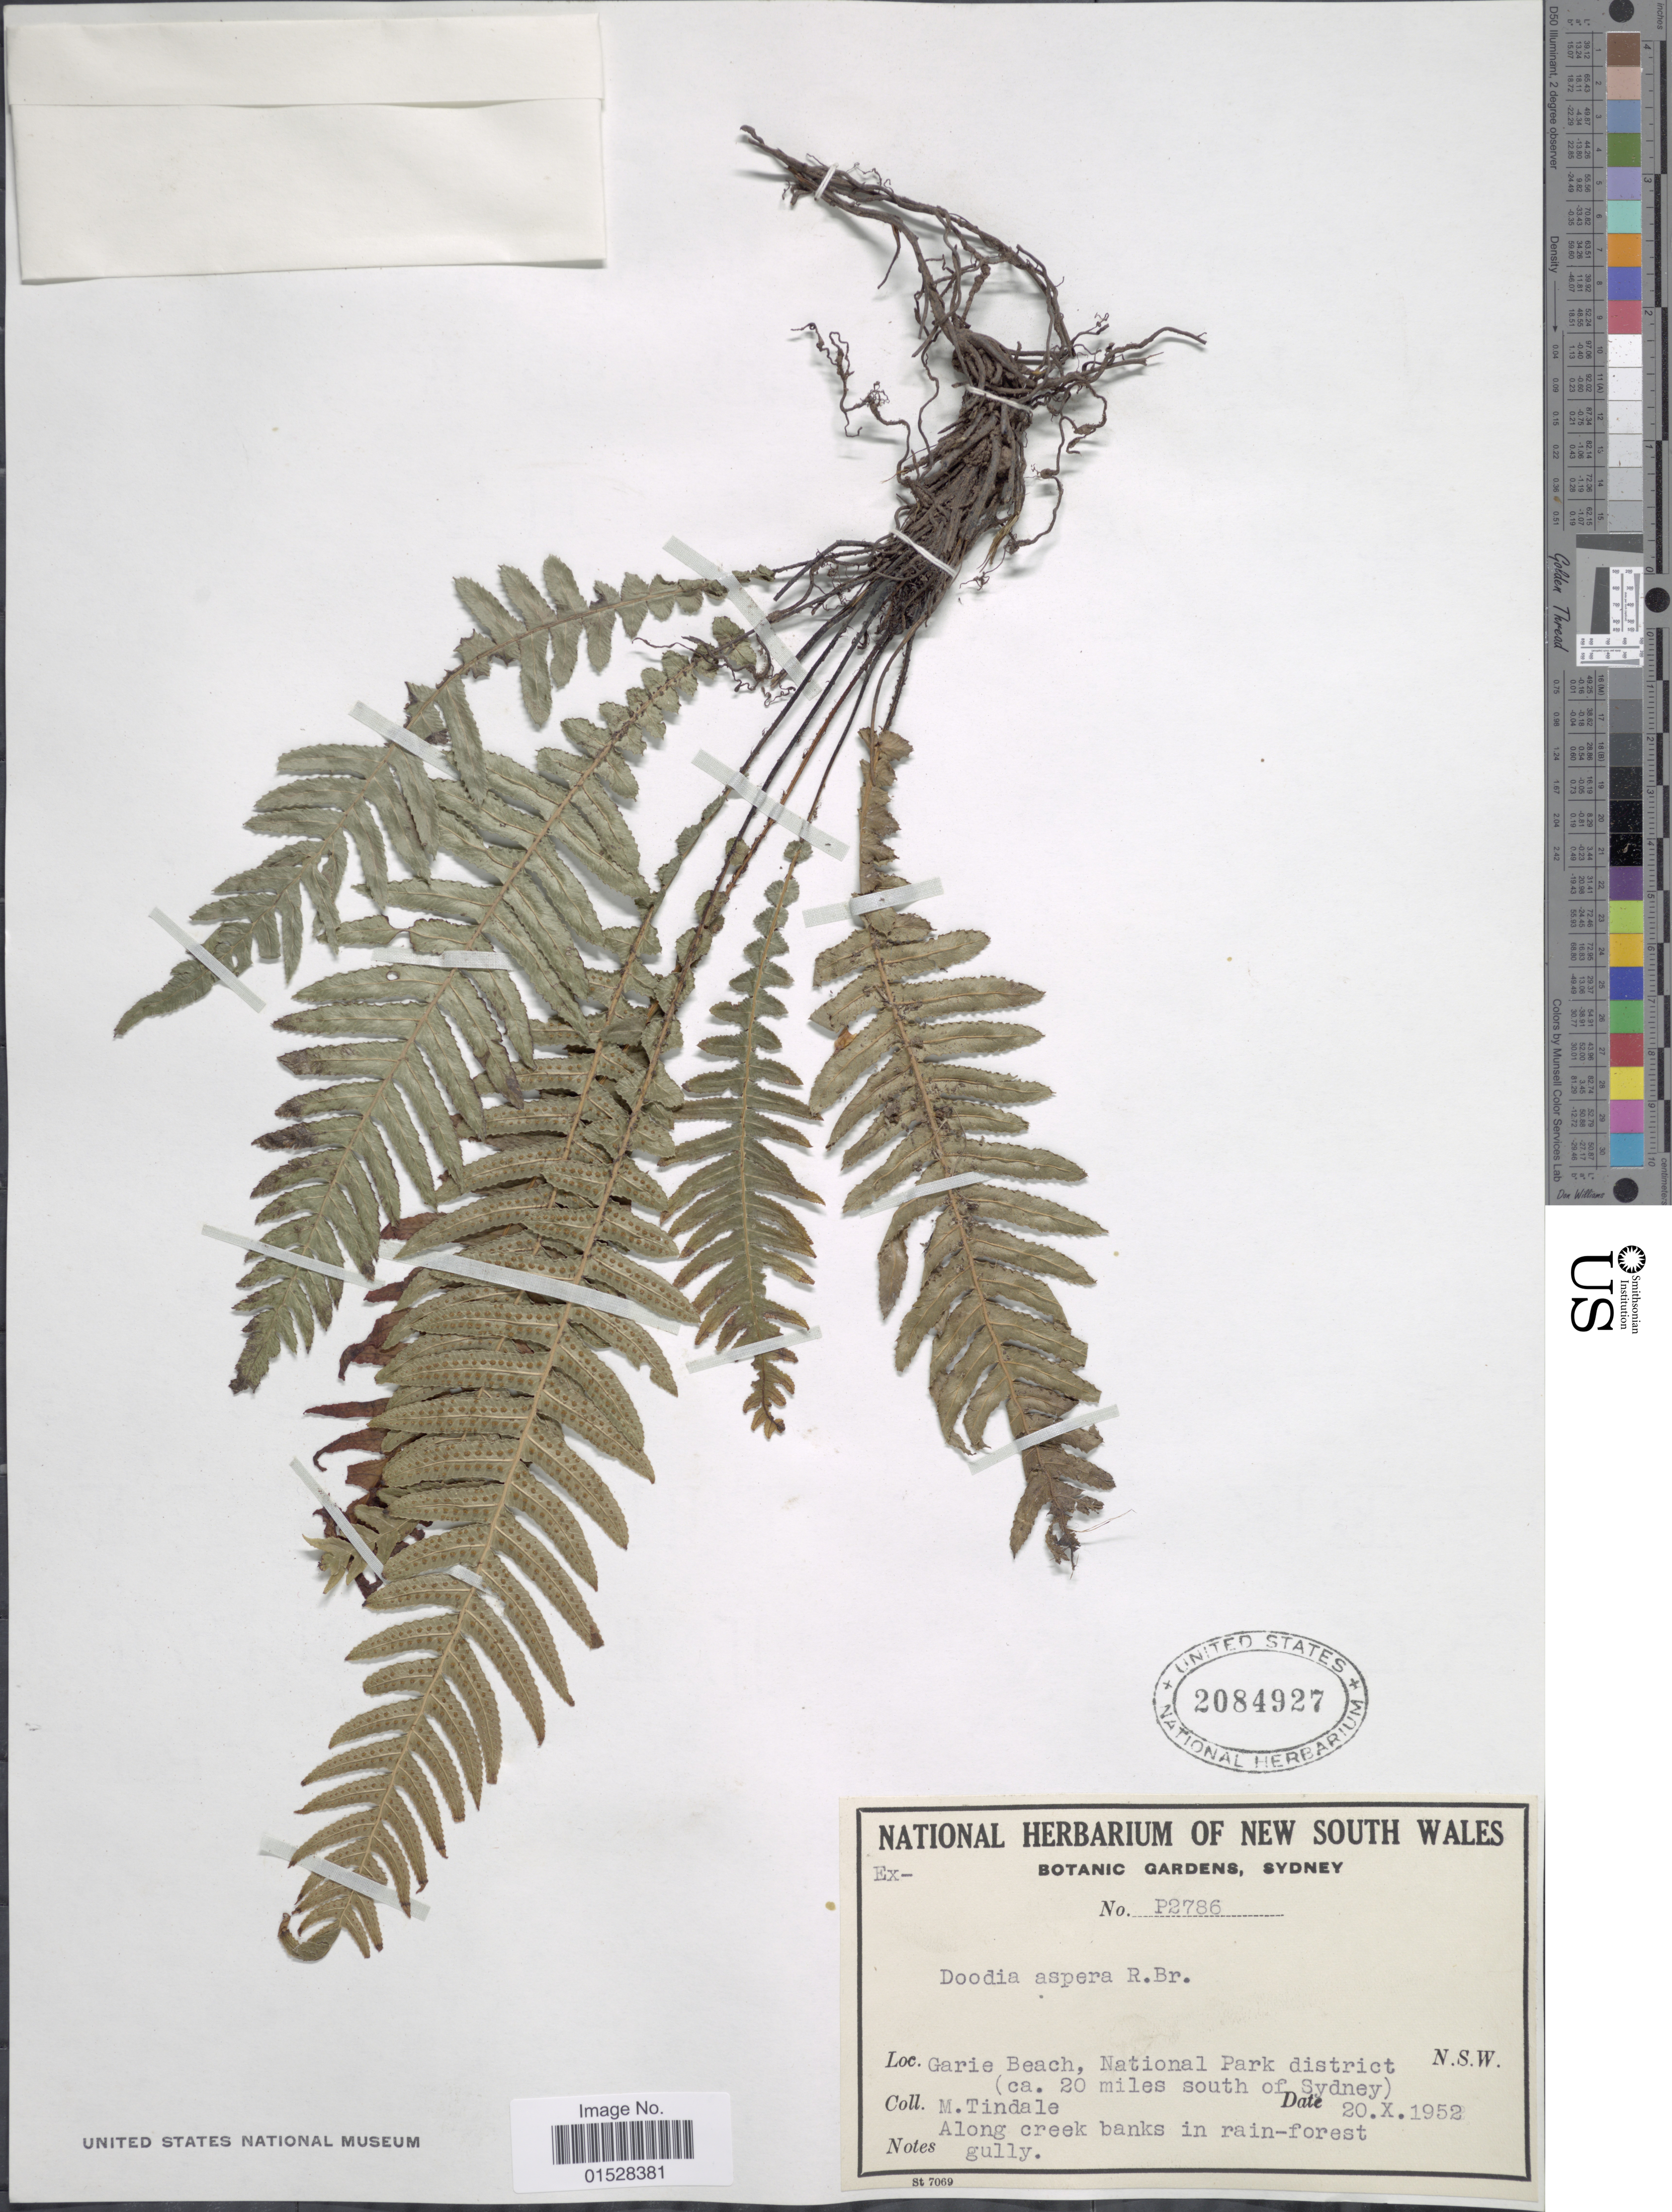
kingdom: Plantae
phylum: Tracheophyta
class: Polypodiopsida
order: Polypodiales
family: Blechnaceae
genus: Blechnum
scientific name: Blechnum neohollandicum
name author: Christenh.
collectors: M. D. Tindale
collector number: P2786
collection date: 1952-10-20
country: Australia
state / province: New South Wales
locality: Garie Beach, National Park district (ca. 20 miles south of Sydney), along creek banks in rain-forest.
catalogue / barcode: US 2084927